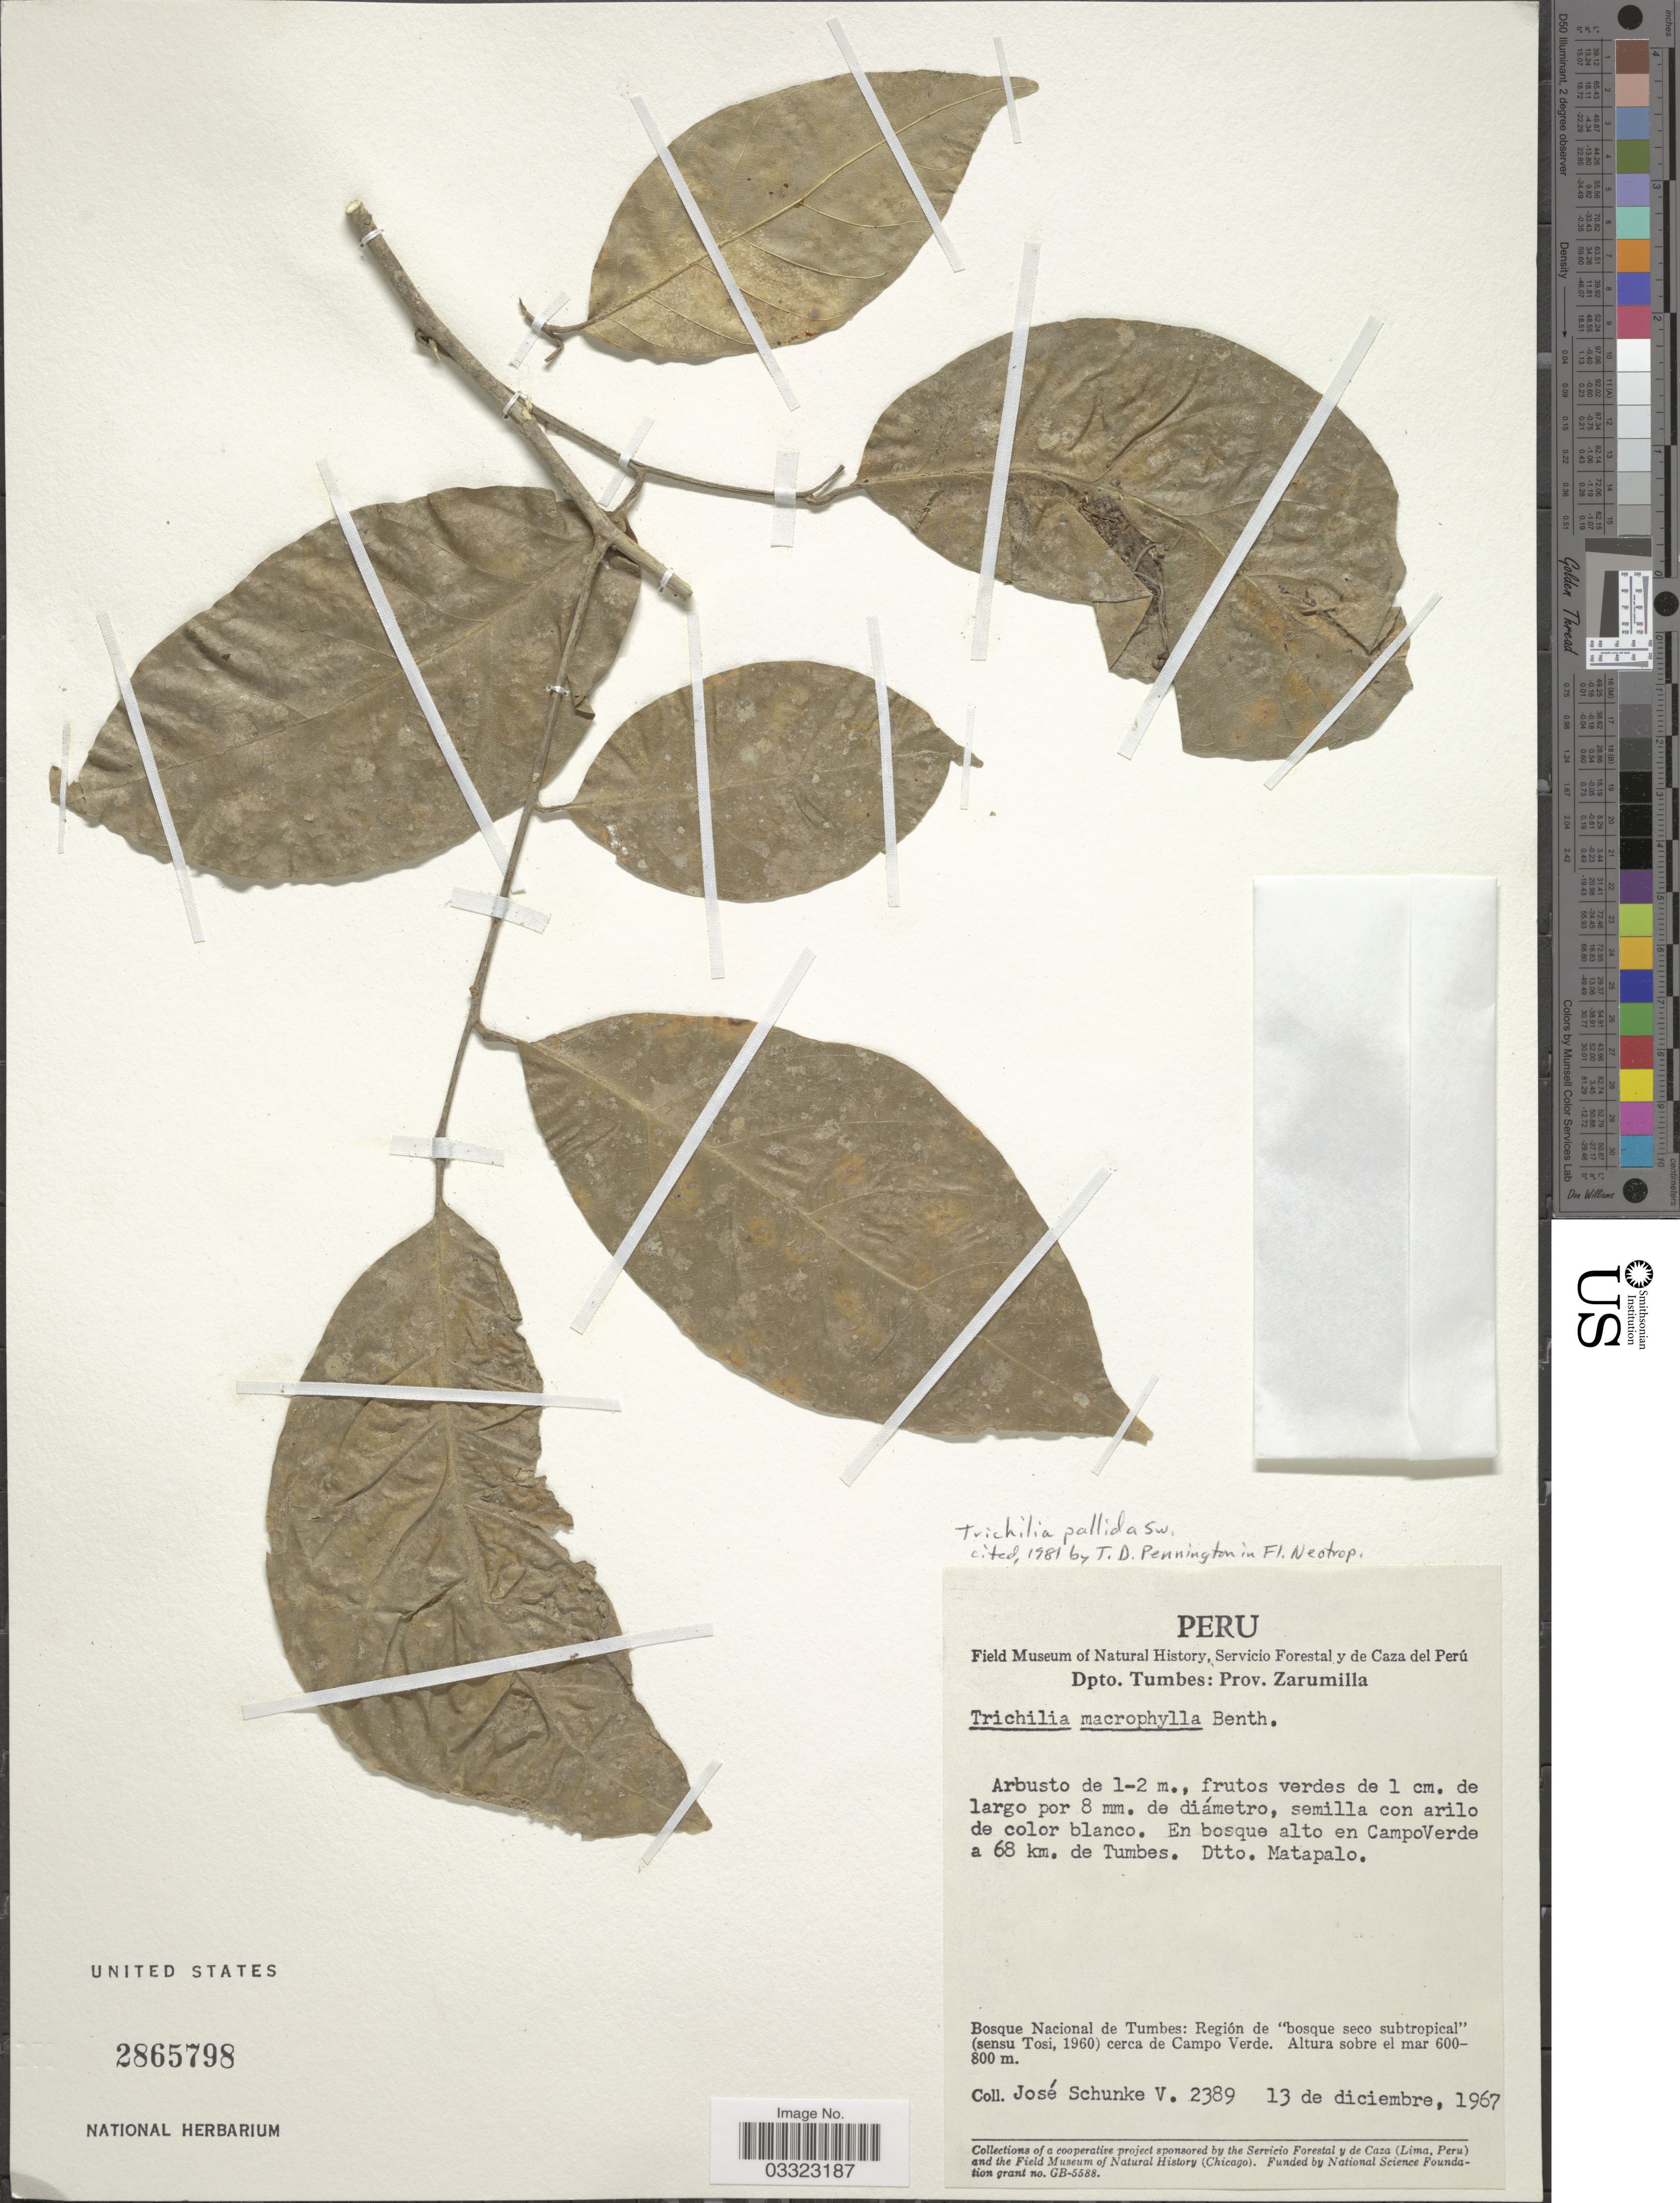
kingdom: Plantae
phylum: Tracheophyta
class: Magnoliopsida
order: Sapindales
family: Meliaceae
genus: Trichilia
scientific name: Trichilia pallida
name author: Sw.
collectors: J. Schunke Vigo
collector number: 2389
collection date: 1967-12-13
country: Peru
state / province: Tumbes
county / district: Zarumilla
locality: Dpto. Tumbes: Prov. Zarumilla. En bosque alto en CampoVerde a 68 km. de Tumbes. Dtto. Matapalo. Bosque Nacional de Tumbes: Regíon de "bosque seco subtropical" (sensu Tosi, 1960) cerca de Campo Verde.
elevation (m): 600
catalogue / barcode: US 2865798